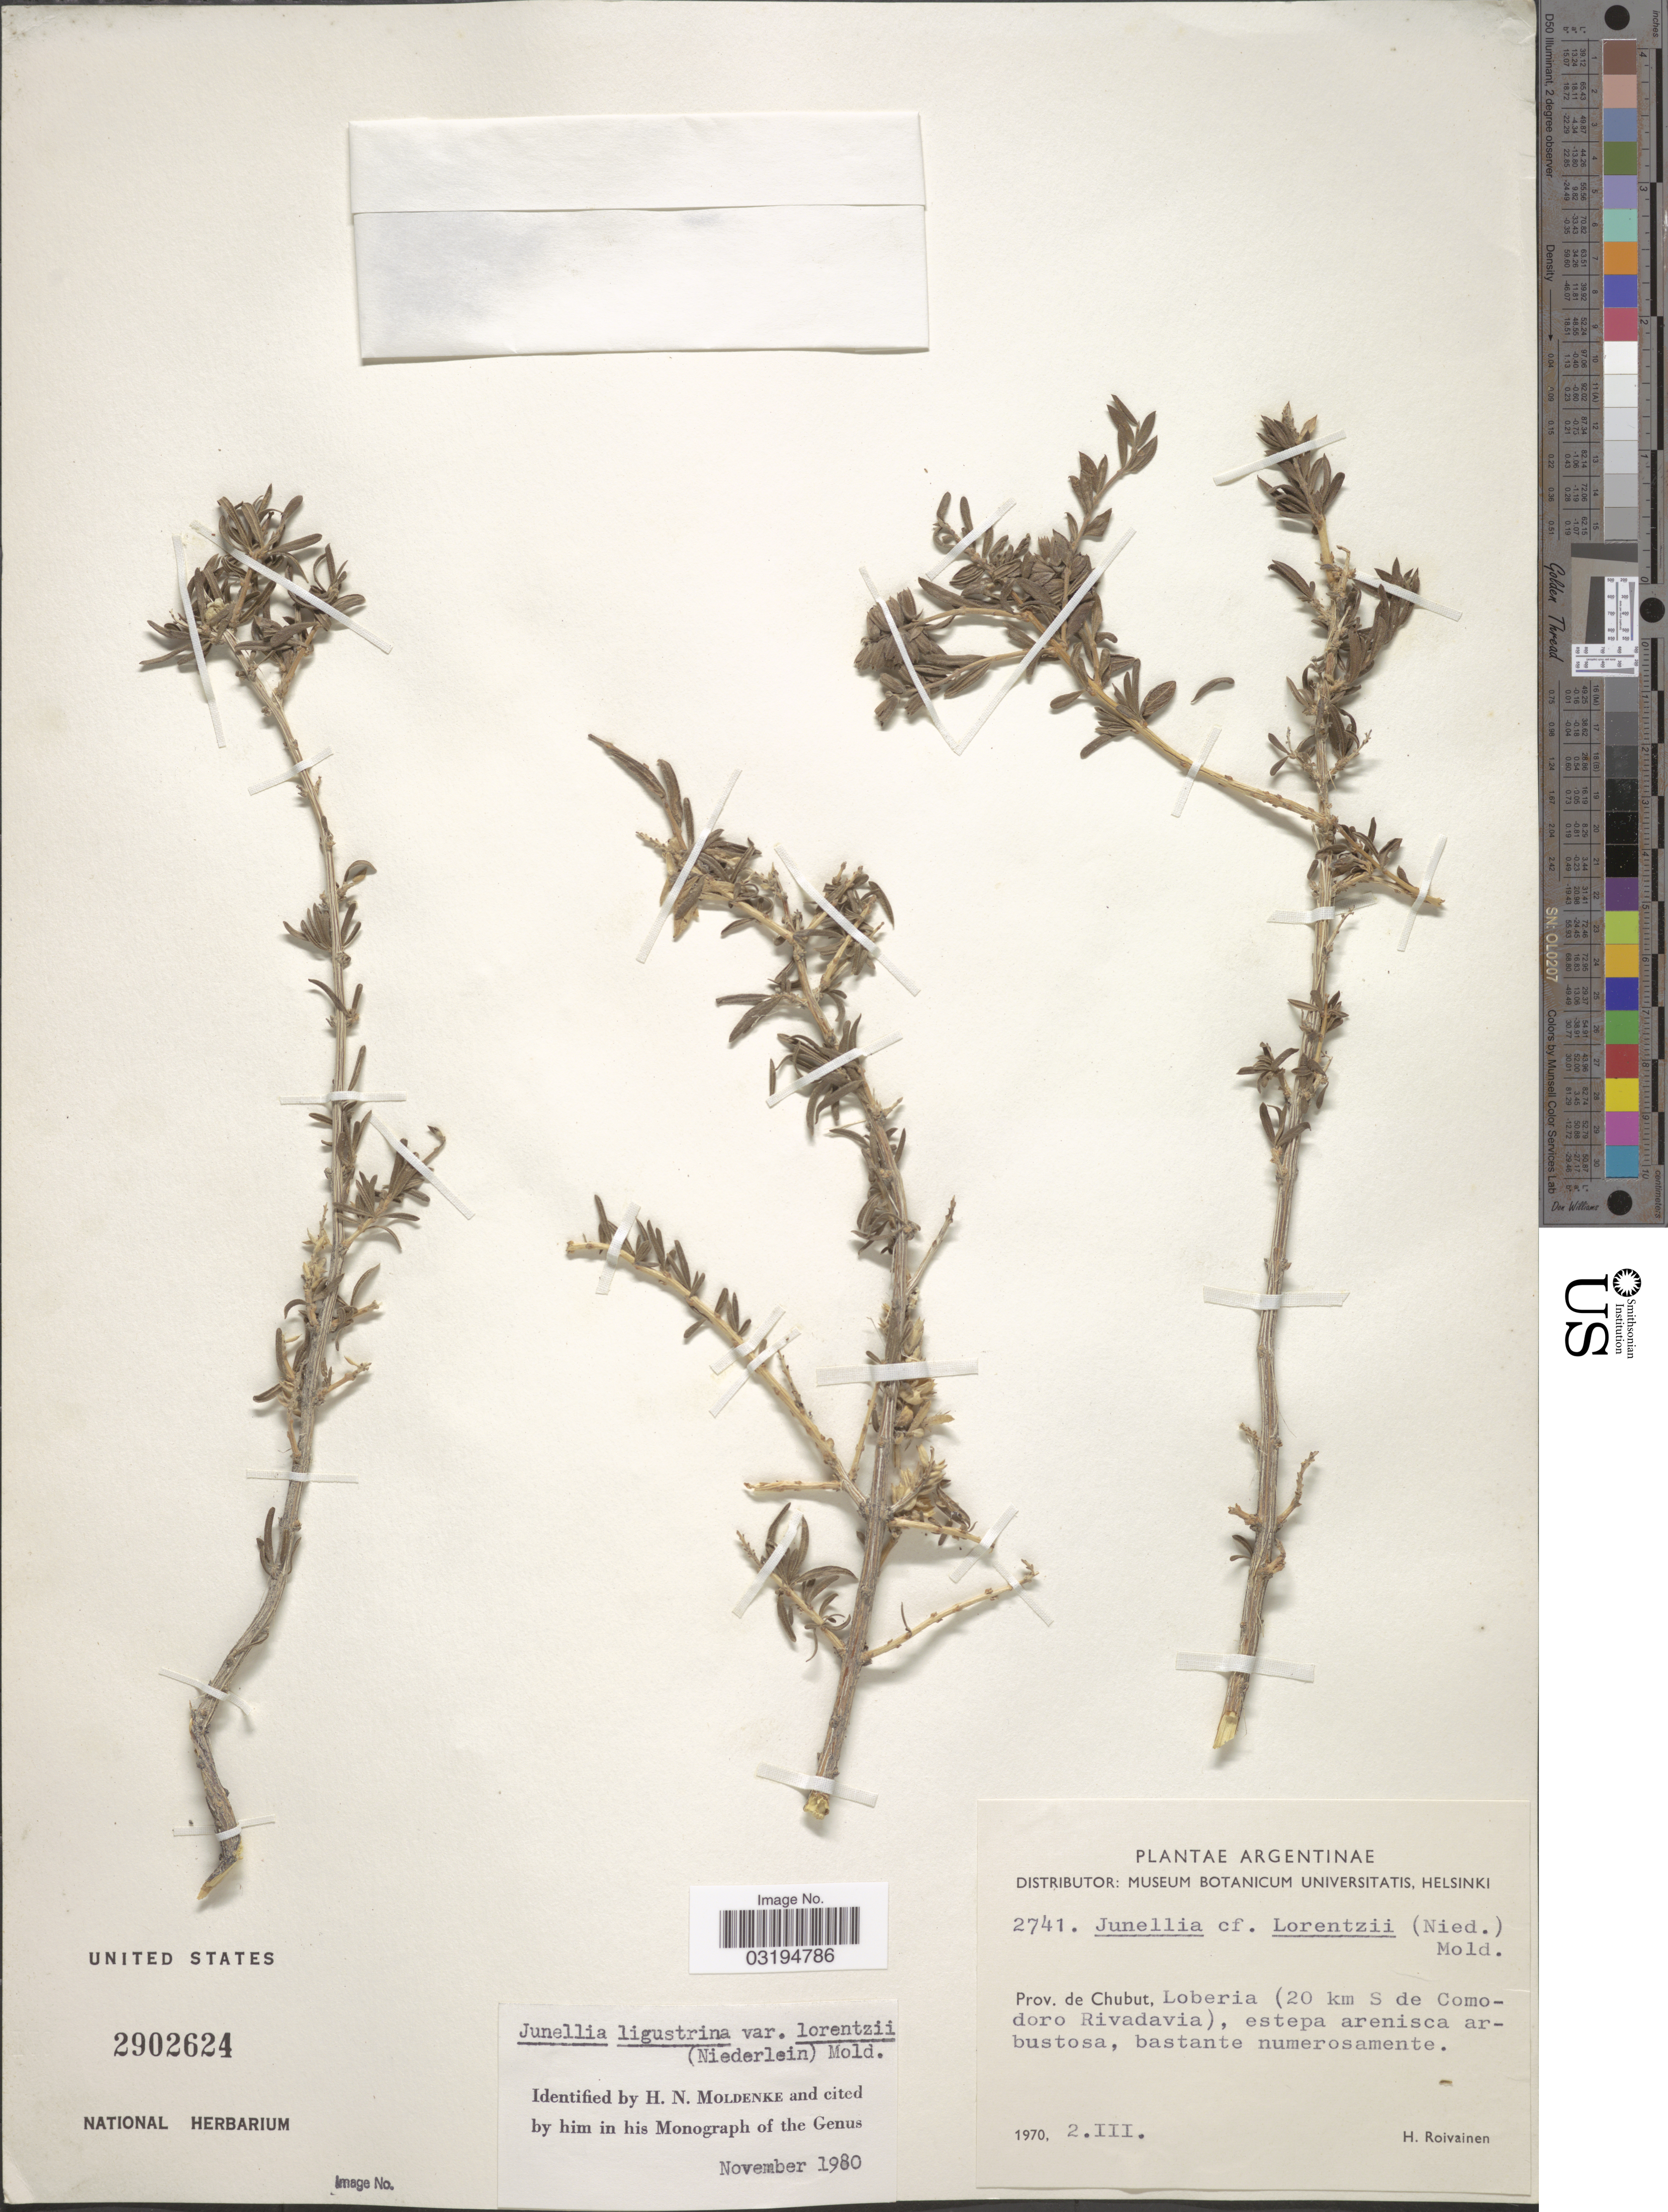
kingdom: Plantae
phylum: Tracheophyta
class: Magnoliopsida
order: Lamiales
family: Verbenaceae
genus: Junellia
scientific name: Junellia ligustrina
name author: (Lag.) Moldenke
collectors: H. Roivainen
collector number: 2741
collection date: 1970-03-02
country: Argentina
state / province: Chubut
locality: Loberia (20 km S de Comodoro Rivadavia).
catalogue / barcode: US 2902624